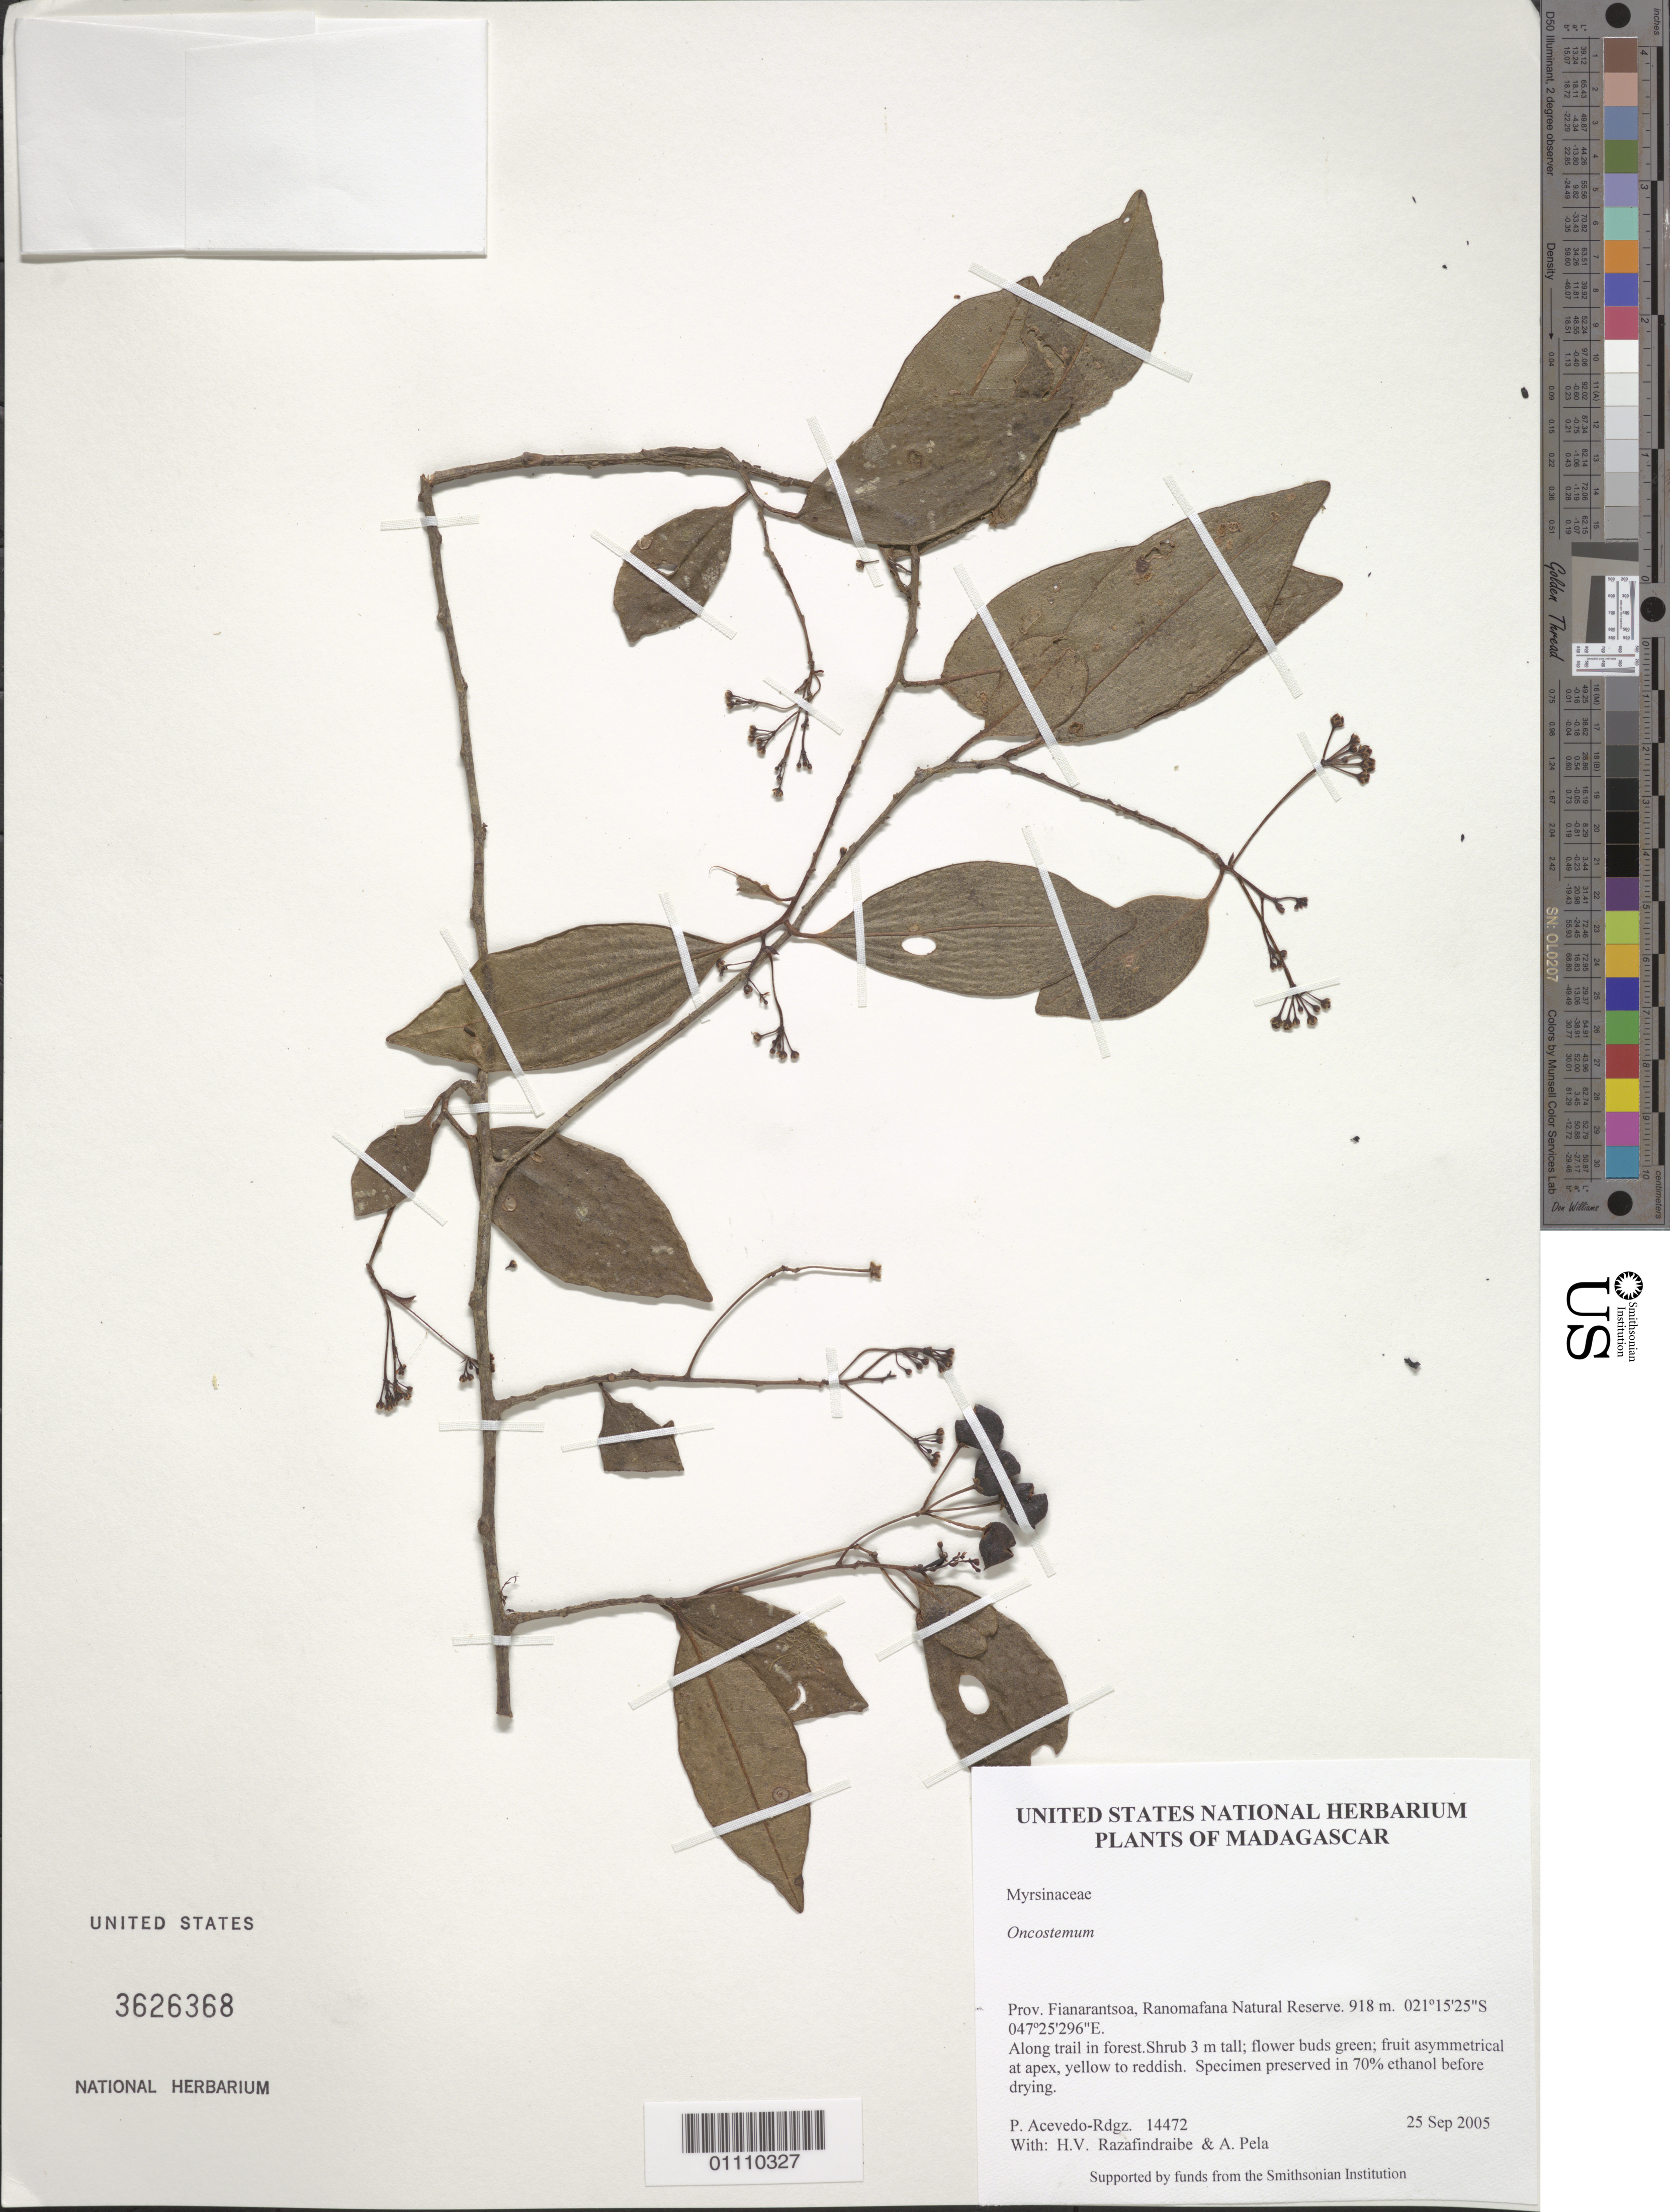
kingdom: Plantae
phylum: Tracheophyta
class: Magnoliopsida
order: Ericales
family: Primulaceae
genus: Oncostemum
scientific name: Oncostemum sp.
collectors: P. Acevedo-Rodr., H. Razafindraibe & A. Pela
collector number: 14472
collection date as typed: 25 Sep 2005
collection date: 2005-09-25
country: Madagascar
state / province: Haute Matsiatra / Vatovavy Fitovinany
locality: Prov. Fianarantsoa, Ranomafana Natural Reserve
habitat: Along trail in forest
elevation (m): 918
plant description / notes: US, MO, P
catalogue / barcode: US 3626368